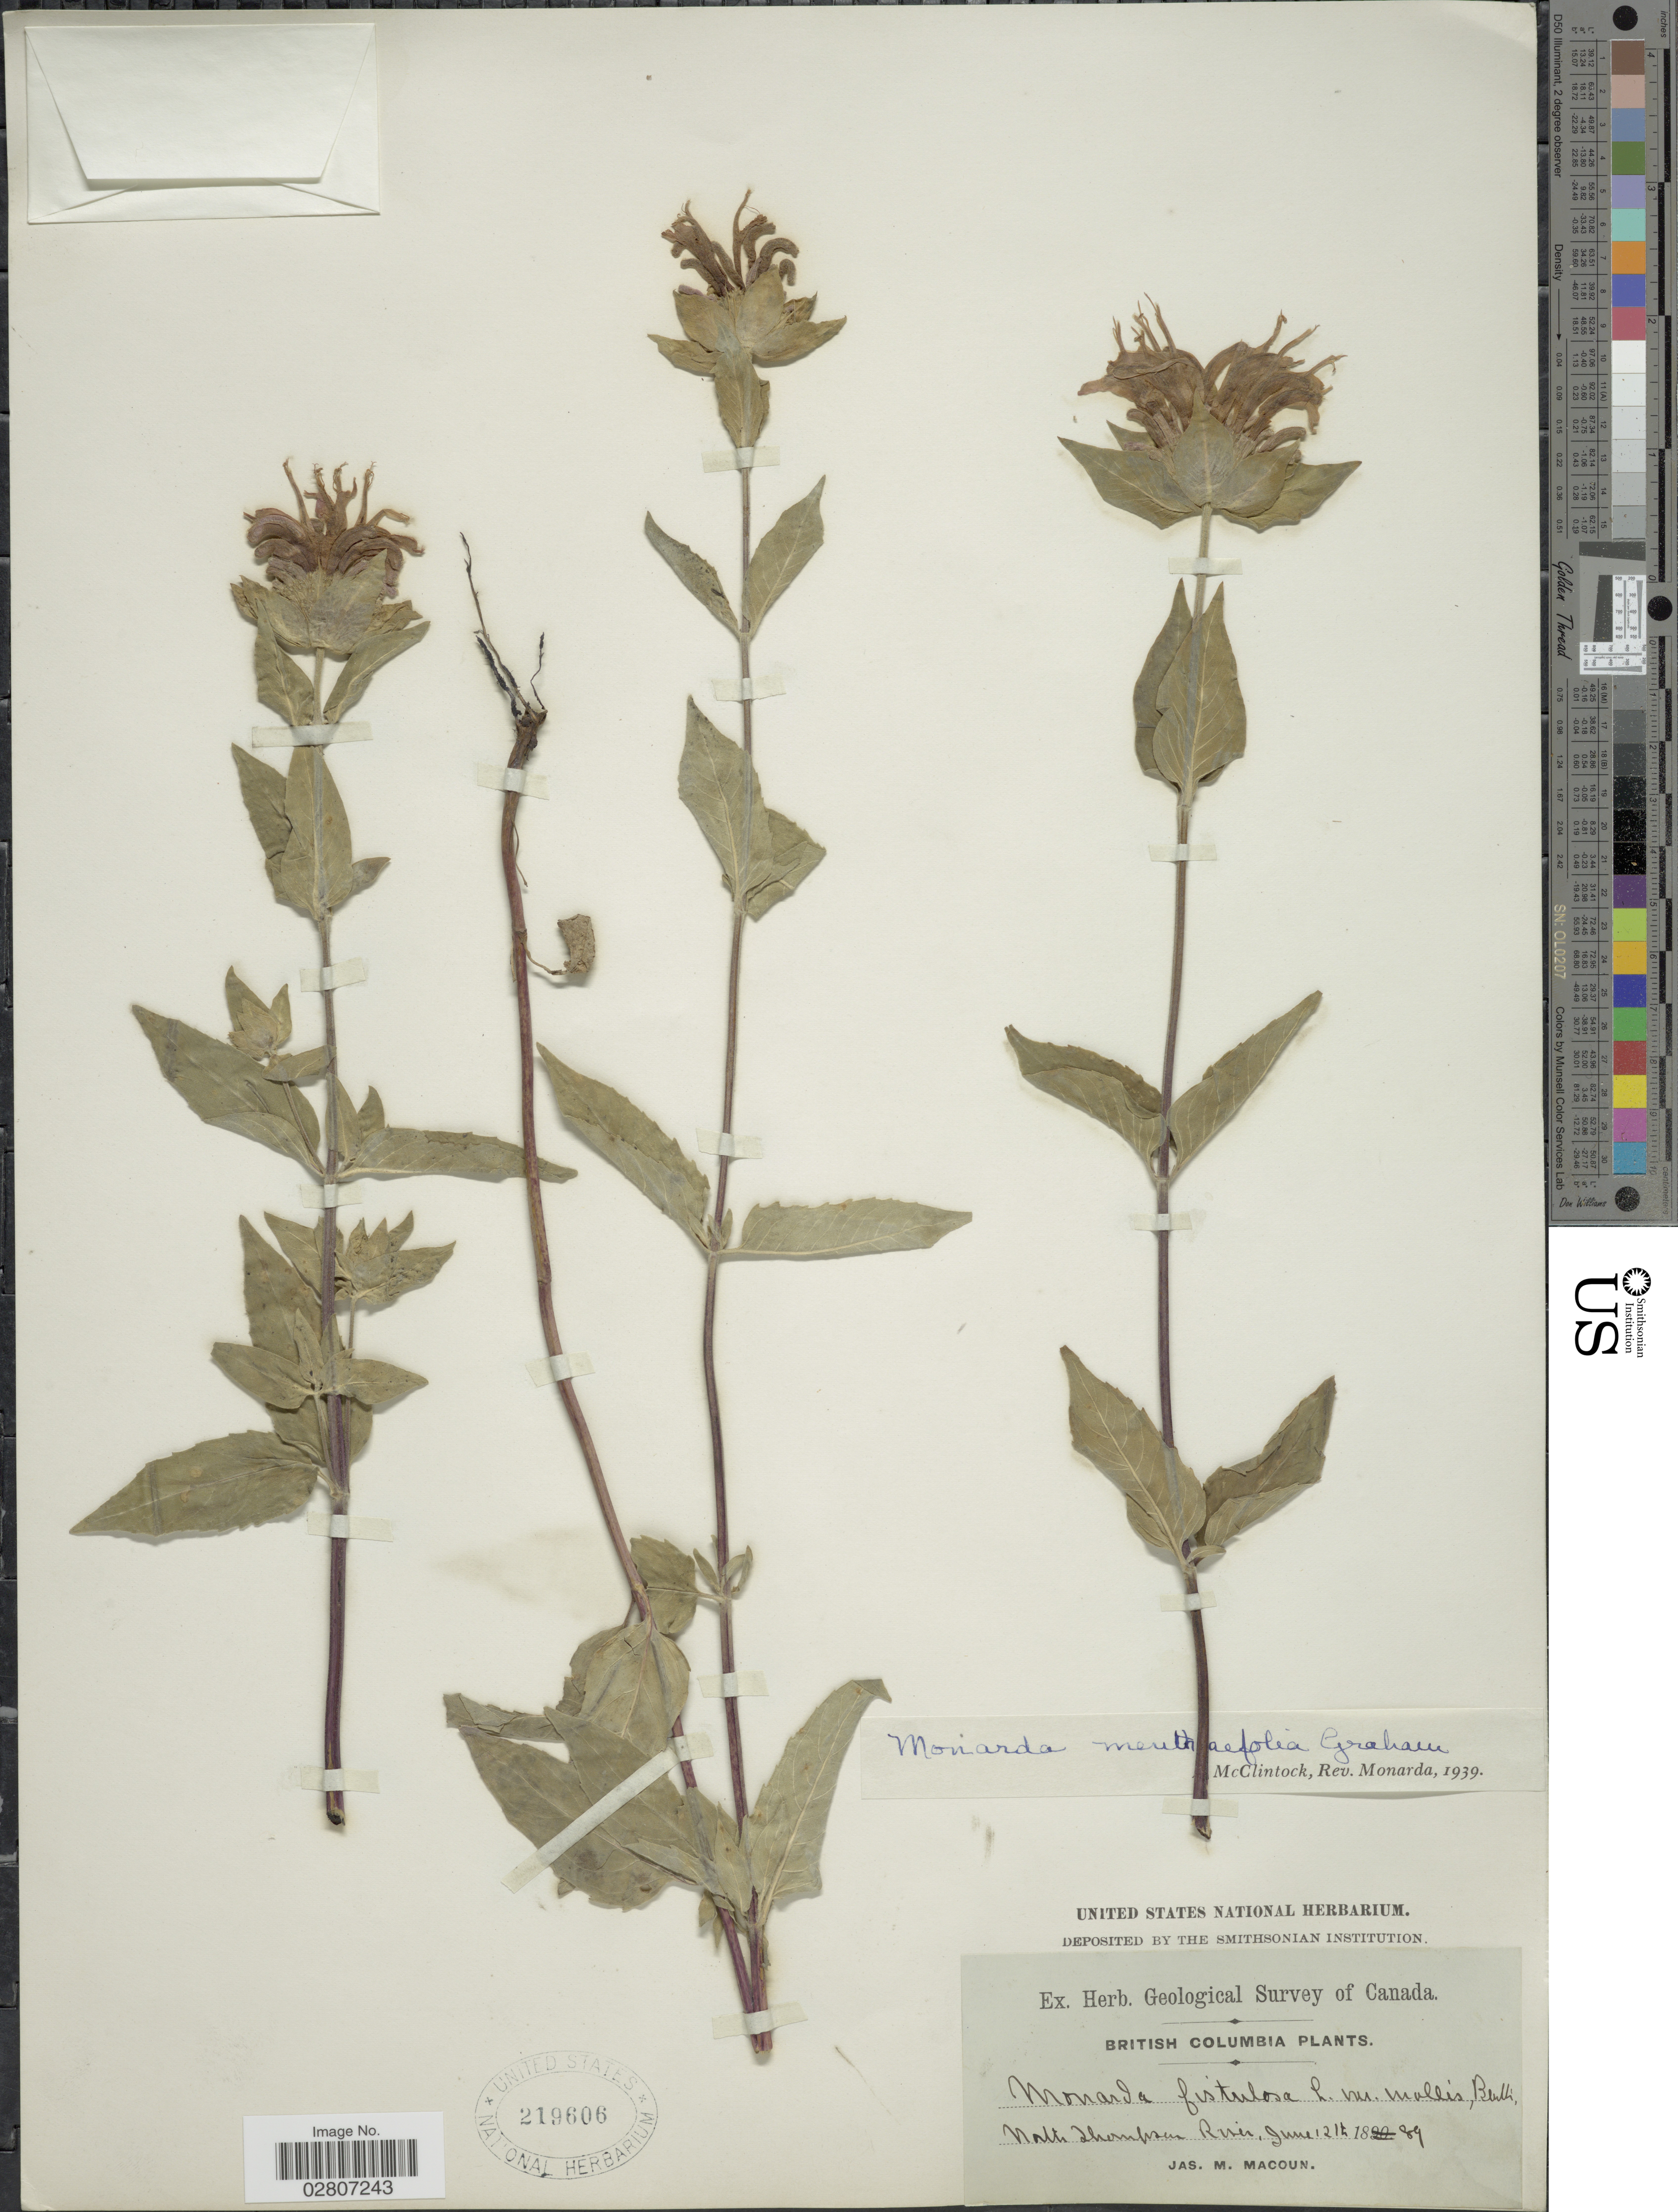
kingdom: Plantae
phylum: Tracheophyta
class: Magnoliopsida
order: Lamiales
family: Lamiaceae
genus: Monarda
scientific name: Monarda fistulosa var. menthifolia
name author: (Graham) Fernald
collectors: J. M. Macoun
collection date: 1889-06-12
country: Canada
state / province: British Columbia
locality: North Thompson River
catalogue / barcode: US 219606